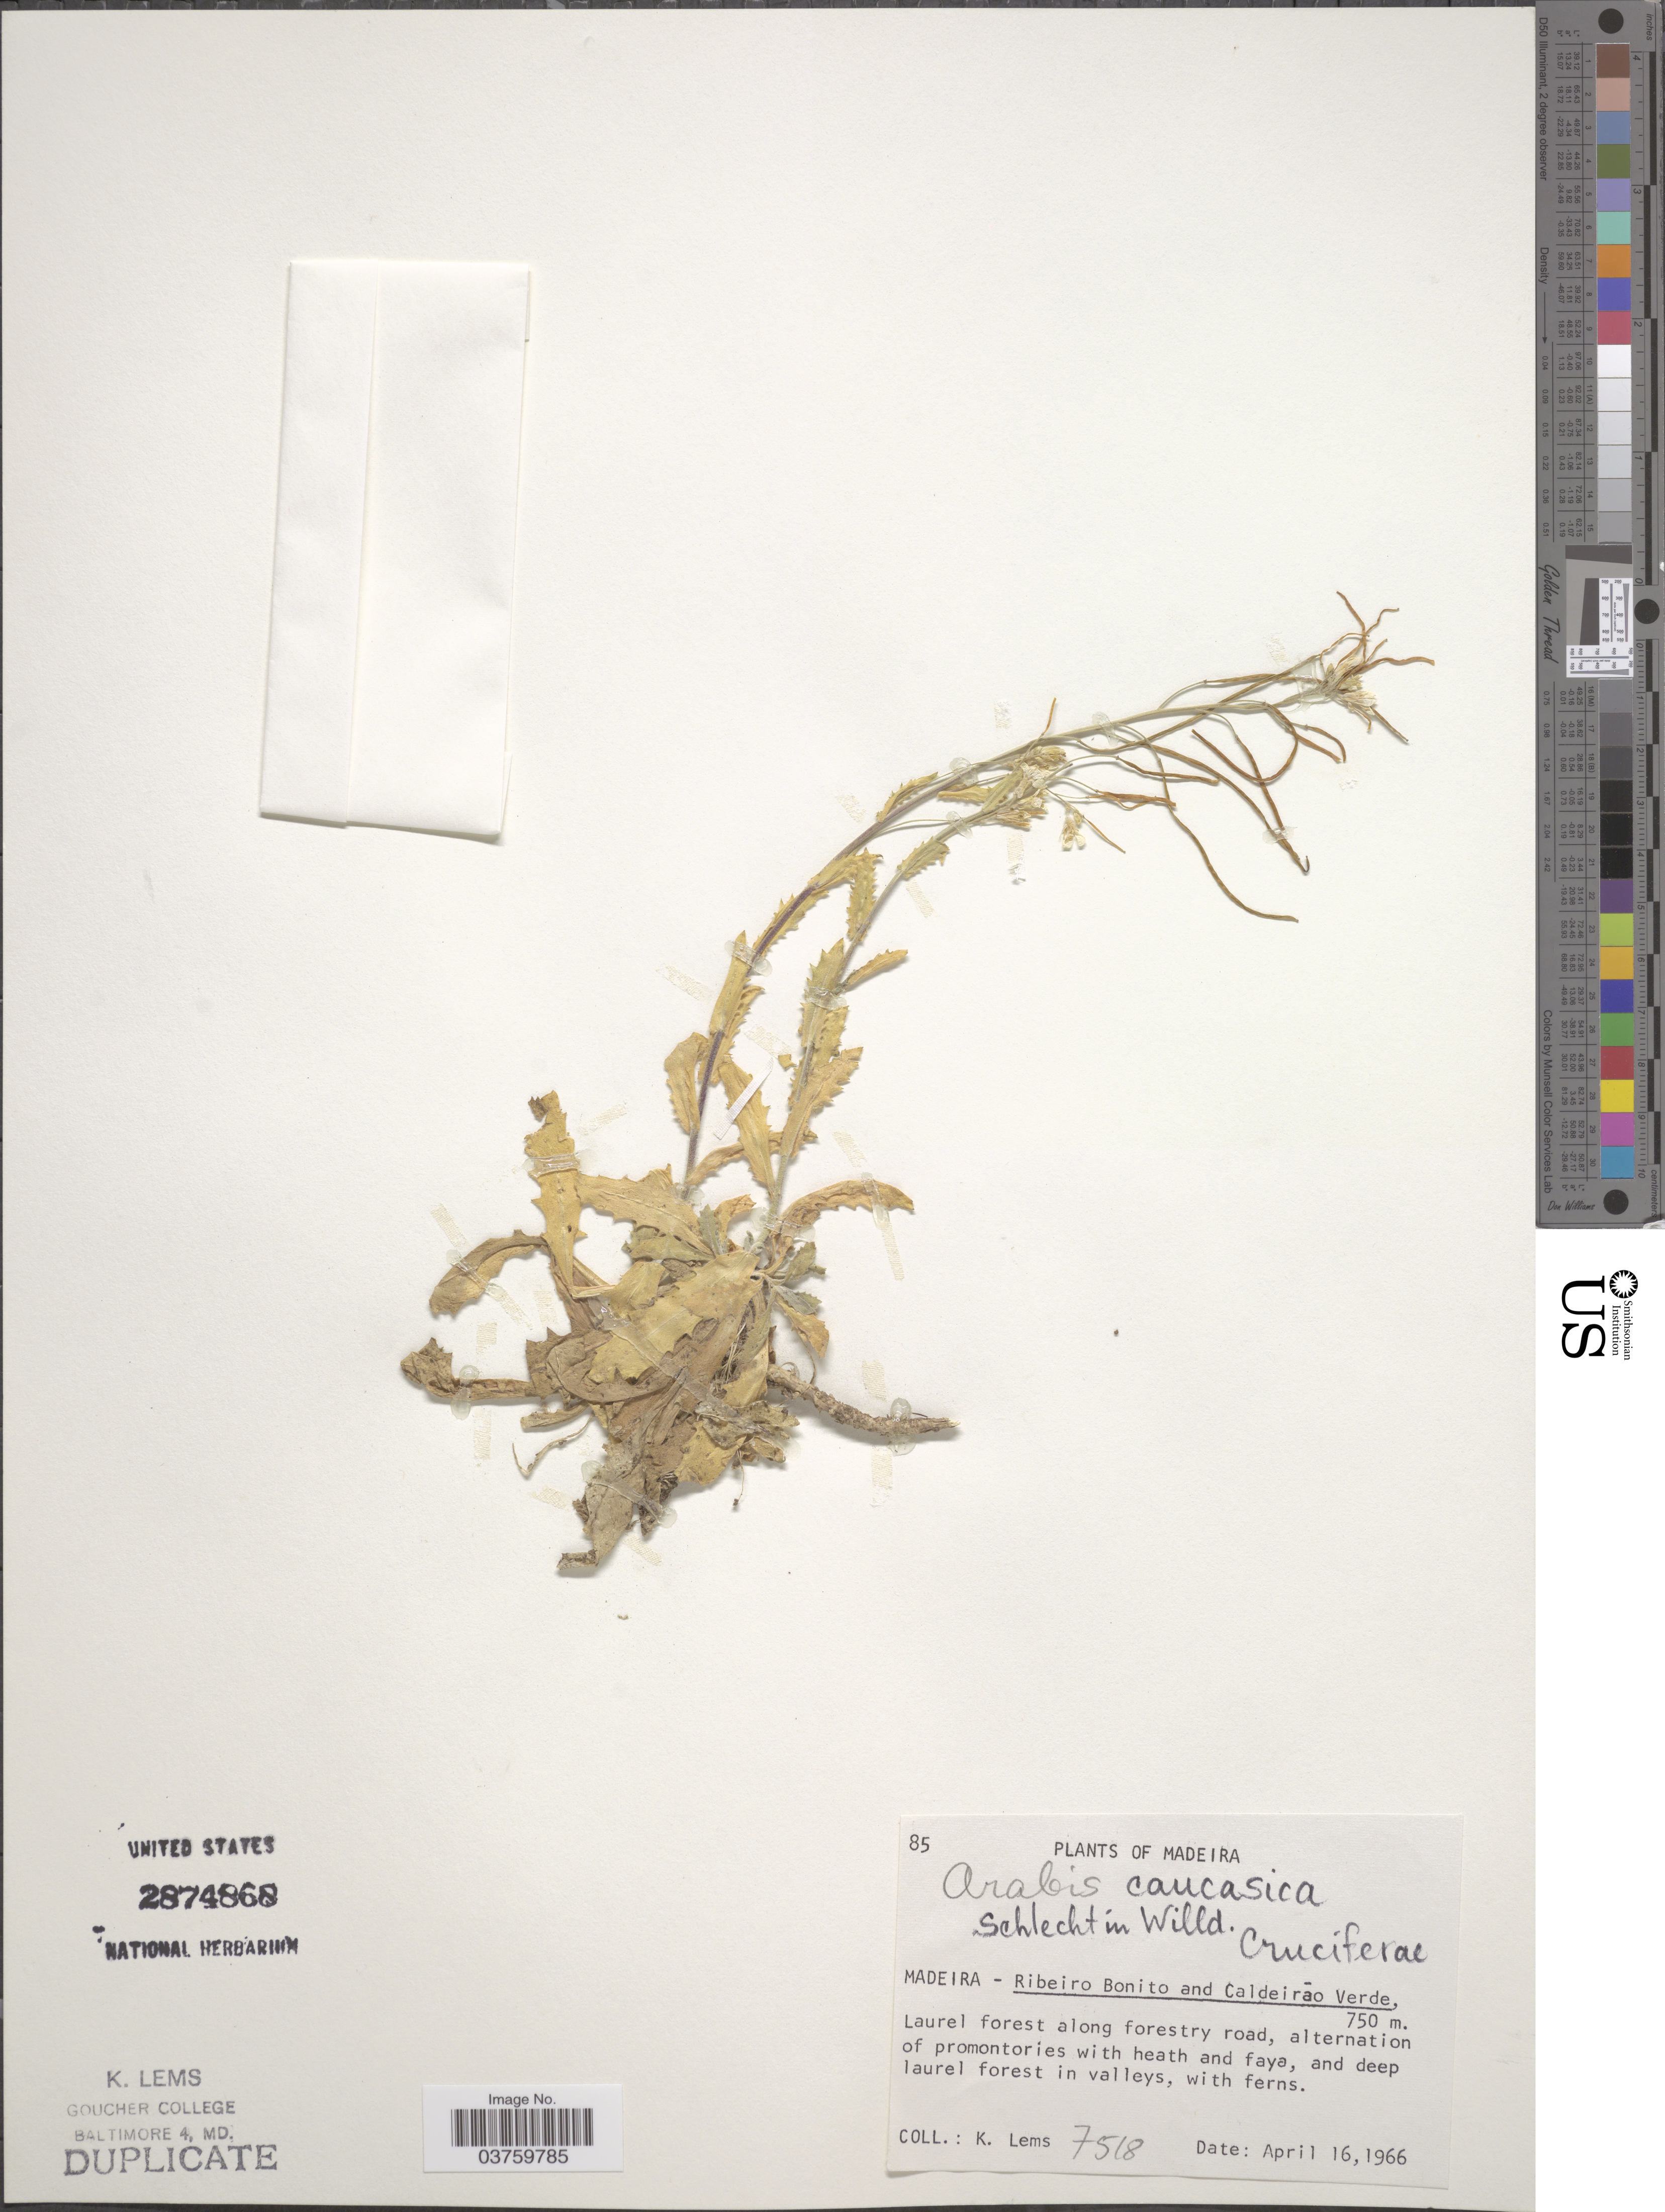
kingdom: Plantae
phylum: Tracheophyta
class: Magnoliopsida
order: Brassicales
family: Brassicaceae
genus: Arabis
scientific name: Arabis albida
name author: Steven ex Fisch.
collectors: K. Lems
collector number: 7518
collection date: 1966-04-16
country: Portugal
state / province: Madeira (Aut. Reg.)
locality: Ribeiro Bonito and Caldeirāo Verde.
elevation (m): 750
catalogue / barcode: US 2874868